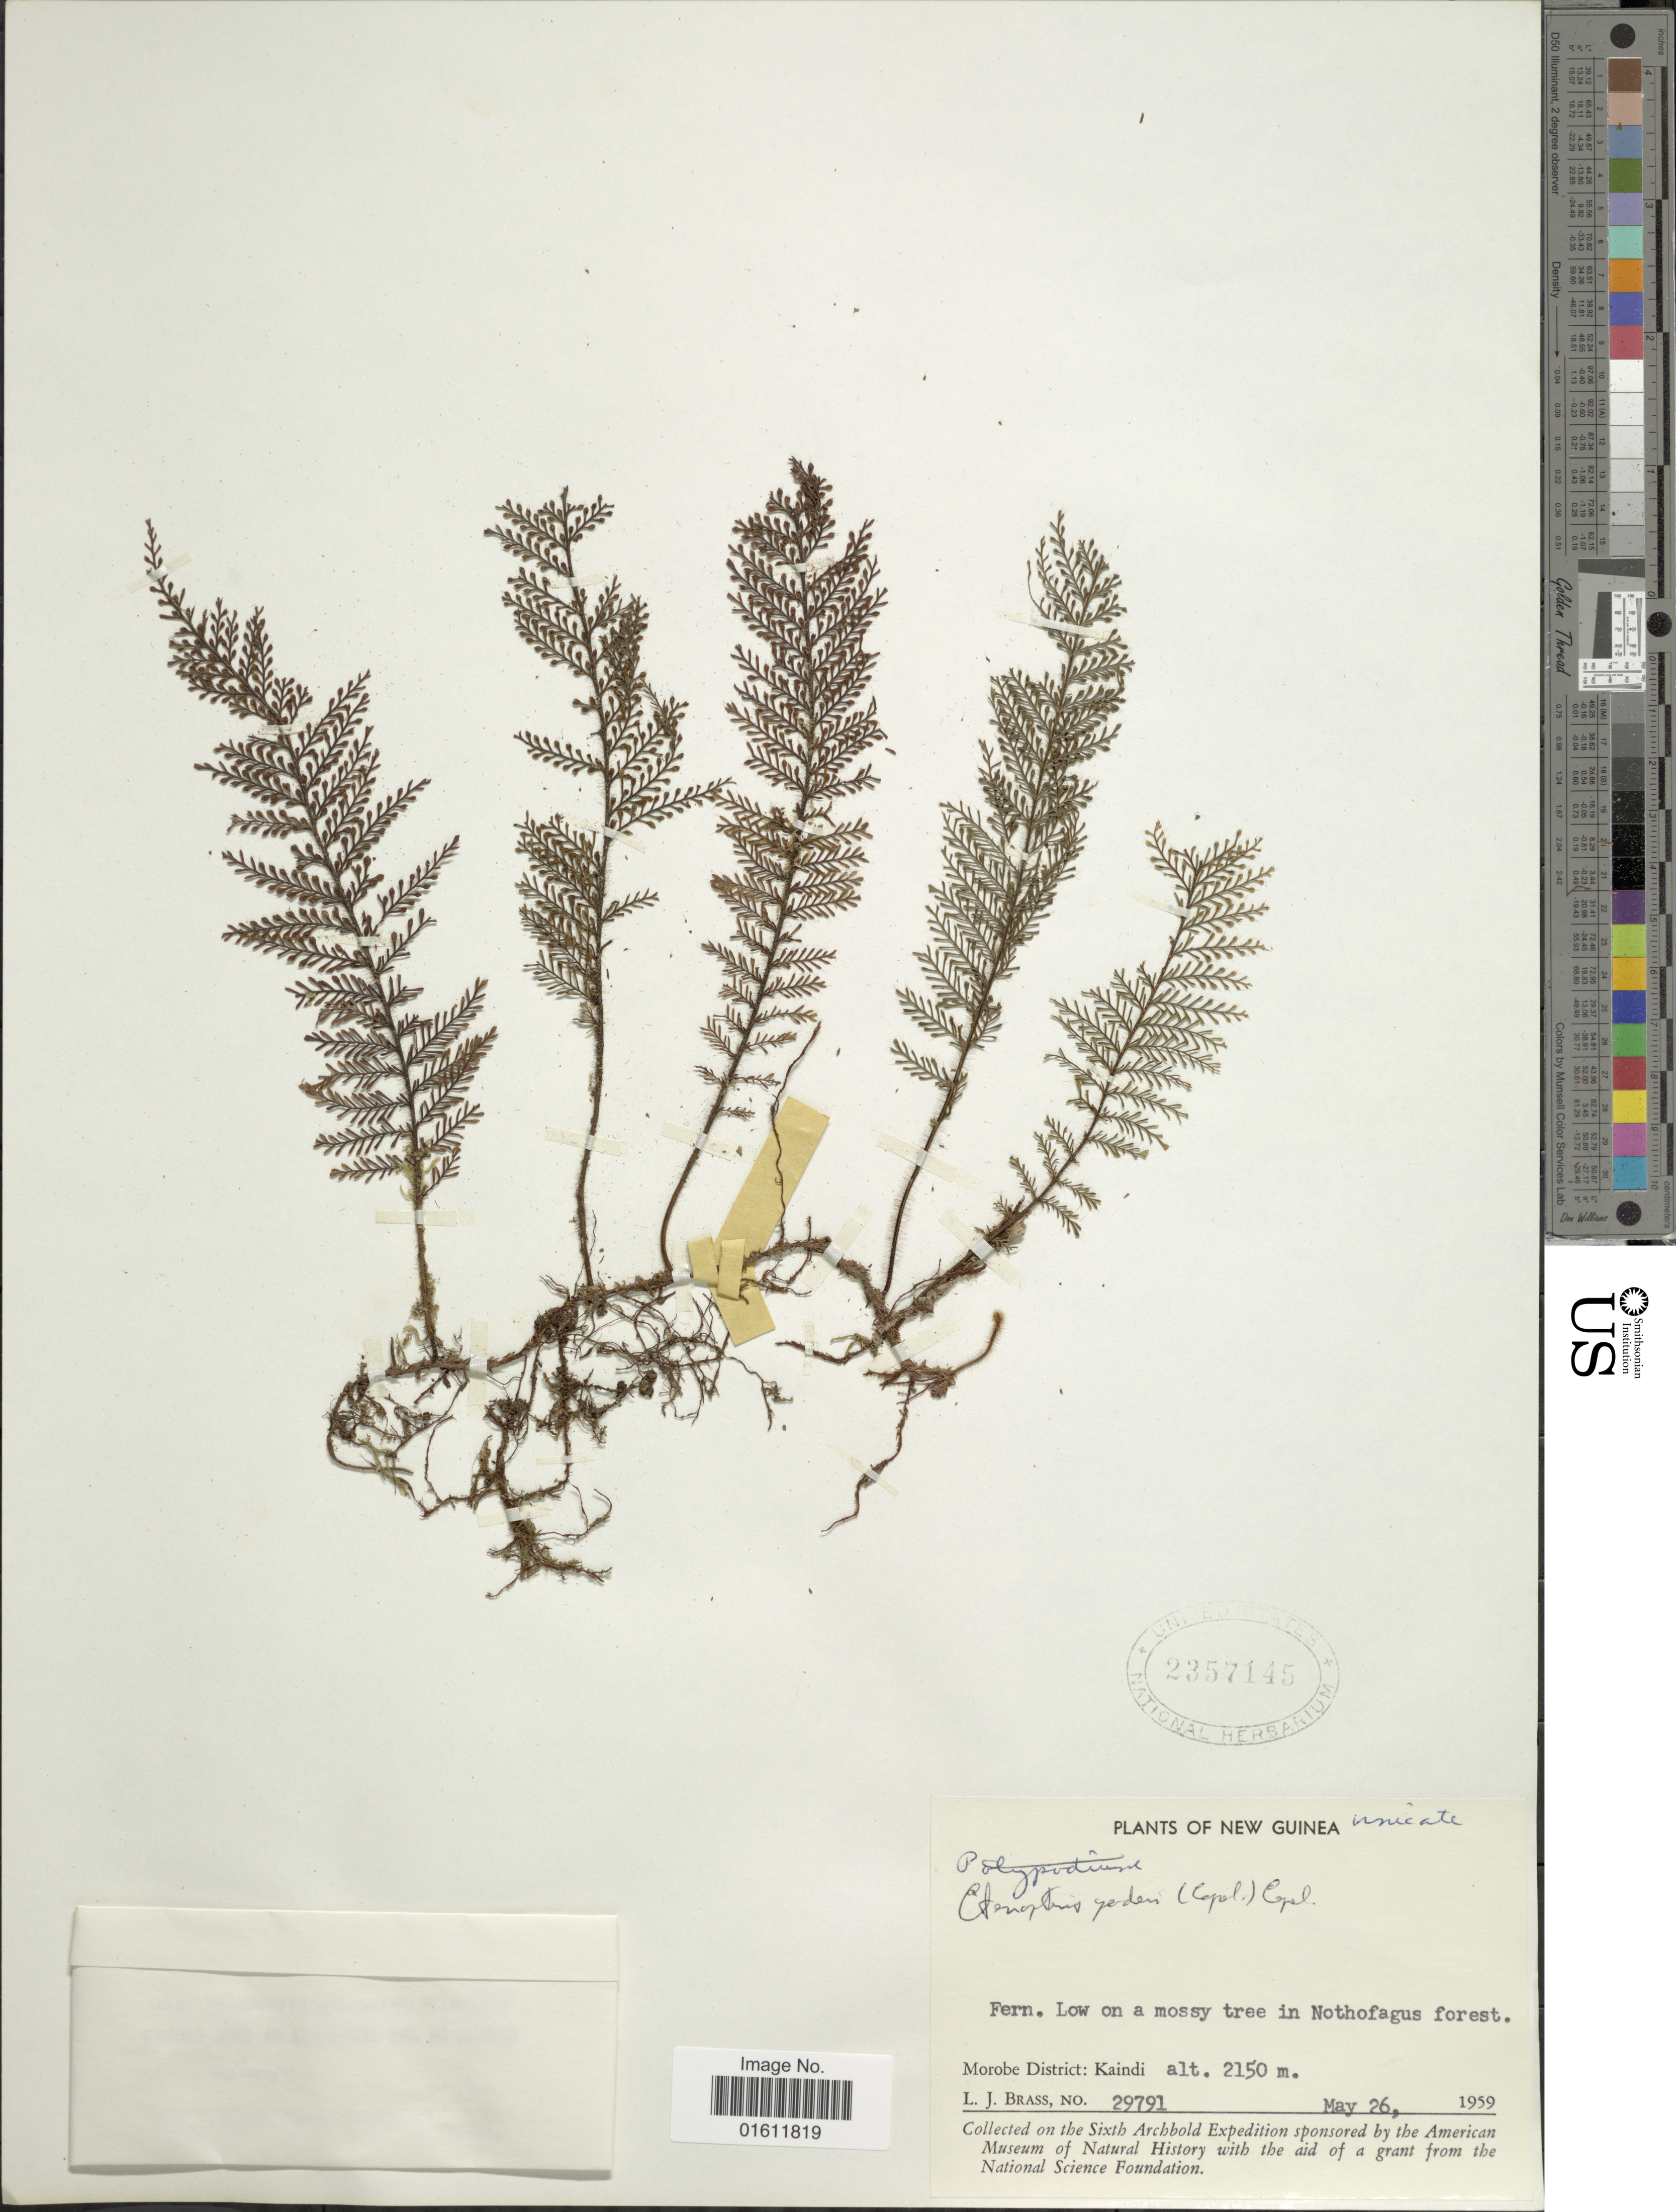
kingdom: Plantae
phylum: Tracheophyta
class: Polypodiopsida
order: Polypodiales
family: Polypodiaceae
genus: Themelium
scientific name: Themelium yoderi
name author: (Copel.) Parris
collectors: L. J. Brass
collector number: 29791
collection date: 1959-05-26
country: Papua New Guinea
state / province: Morobe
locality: Kaindi.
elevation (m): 2150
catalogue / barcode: US 2357145